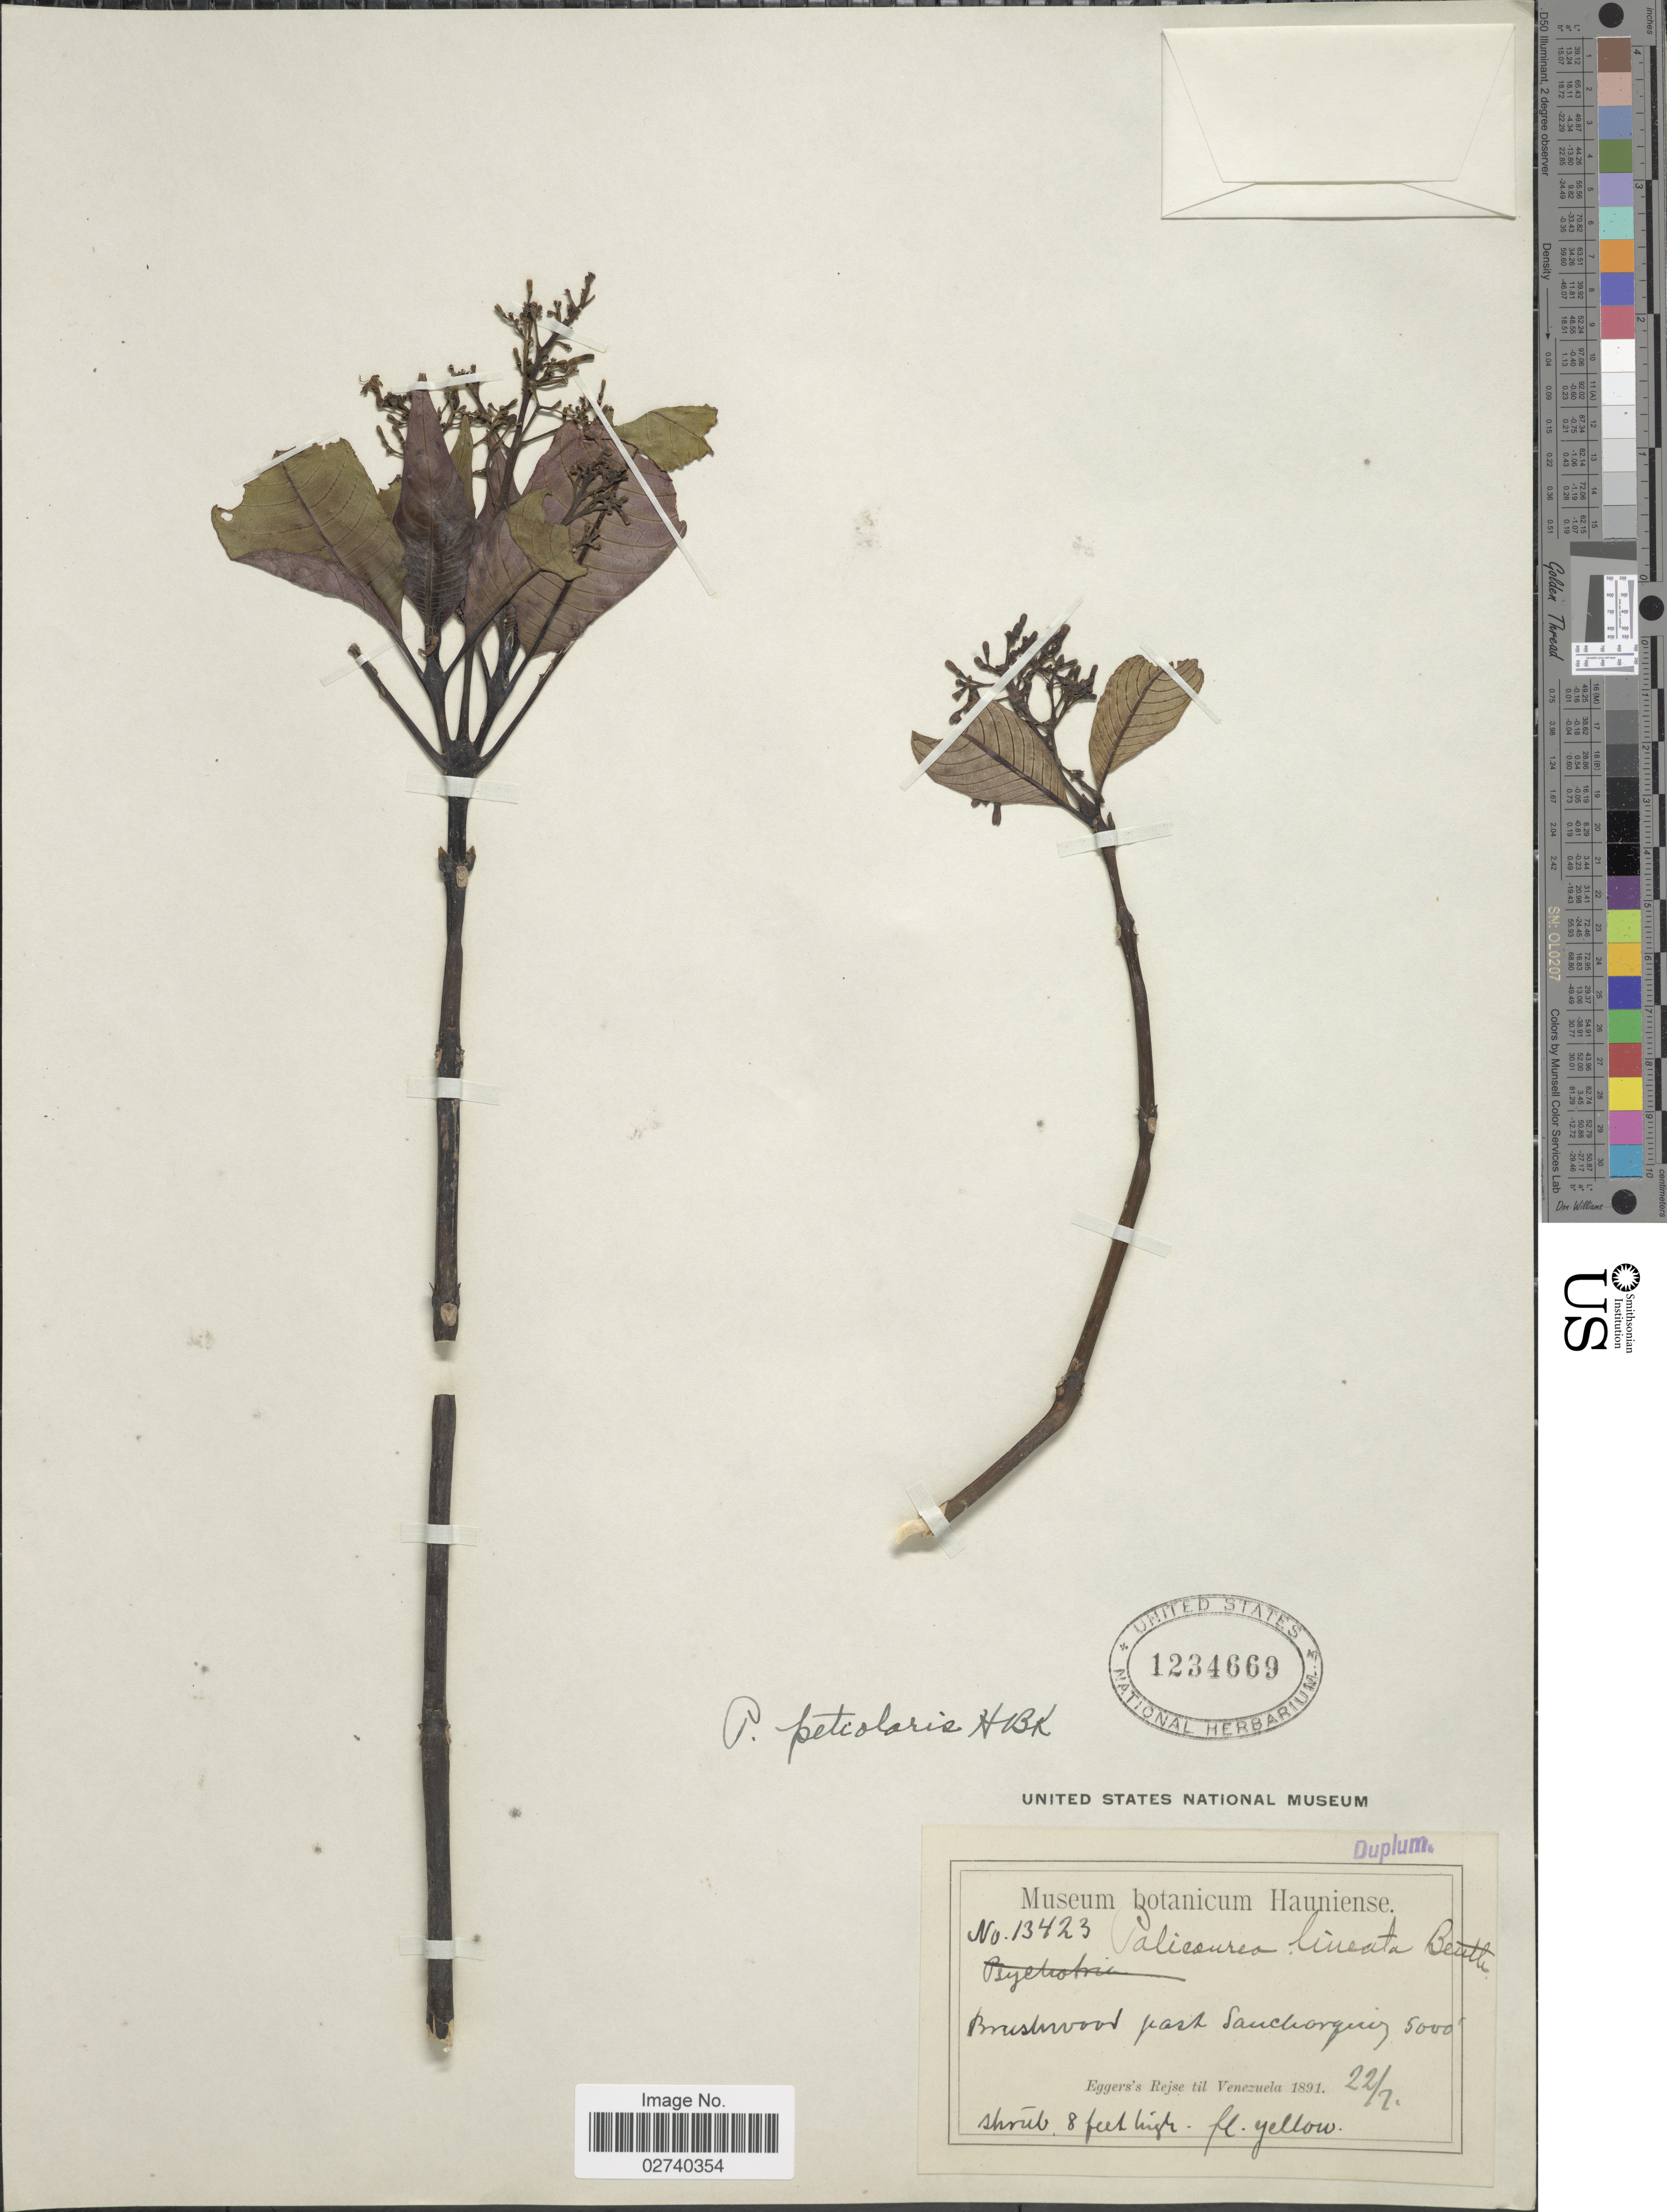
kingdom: Plantae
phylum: Tracheophyta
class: Magnoliopsida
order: Gentianales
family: Rubiaceae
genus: Palicourea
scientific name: Palicourea petiolaris Kunth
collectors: -. Eggers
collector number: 13423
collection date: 1891-07-22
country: Venezuela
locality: Brushwood past Sanchorquiz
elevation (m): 1524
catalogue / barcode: US 1234669